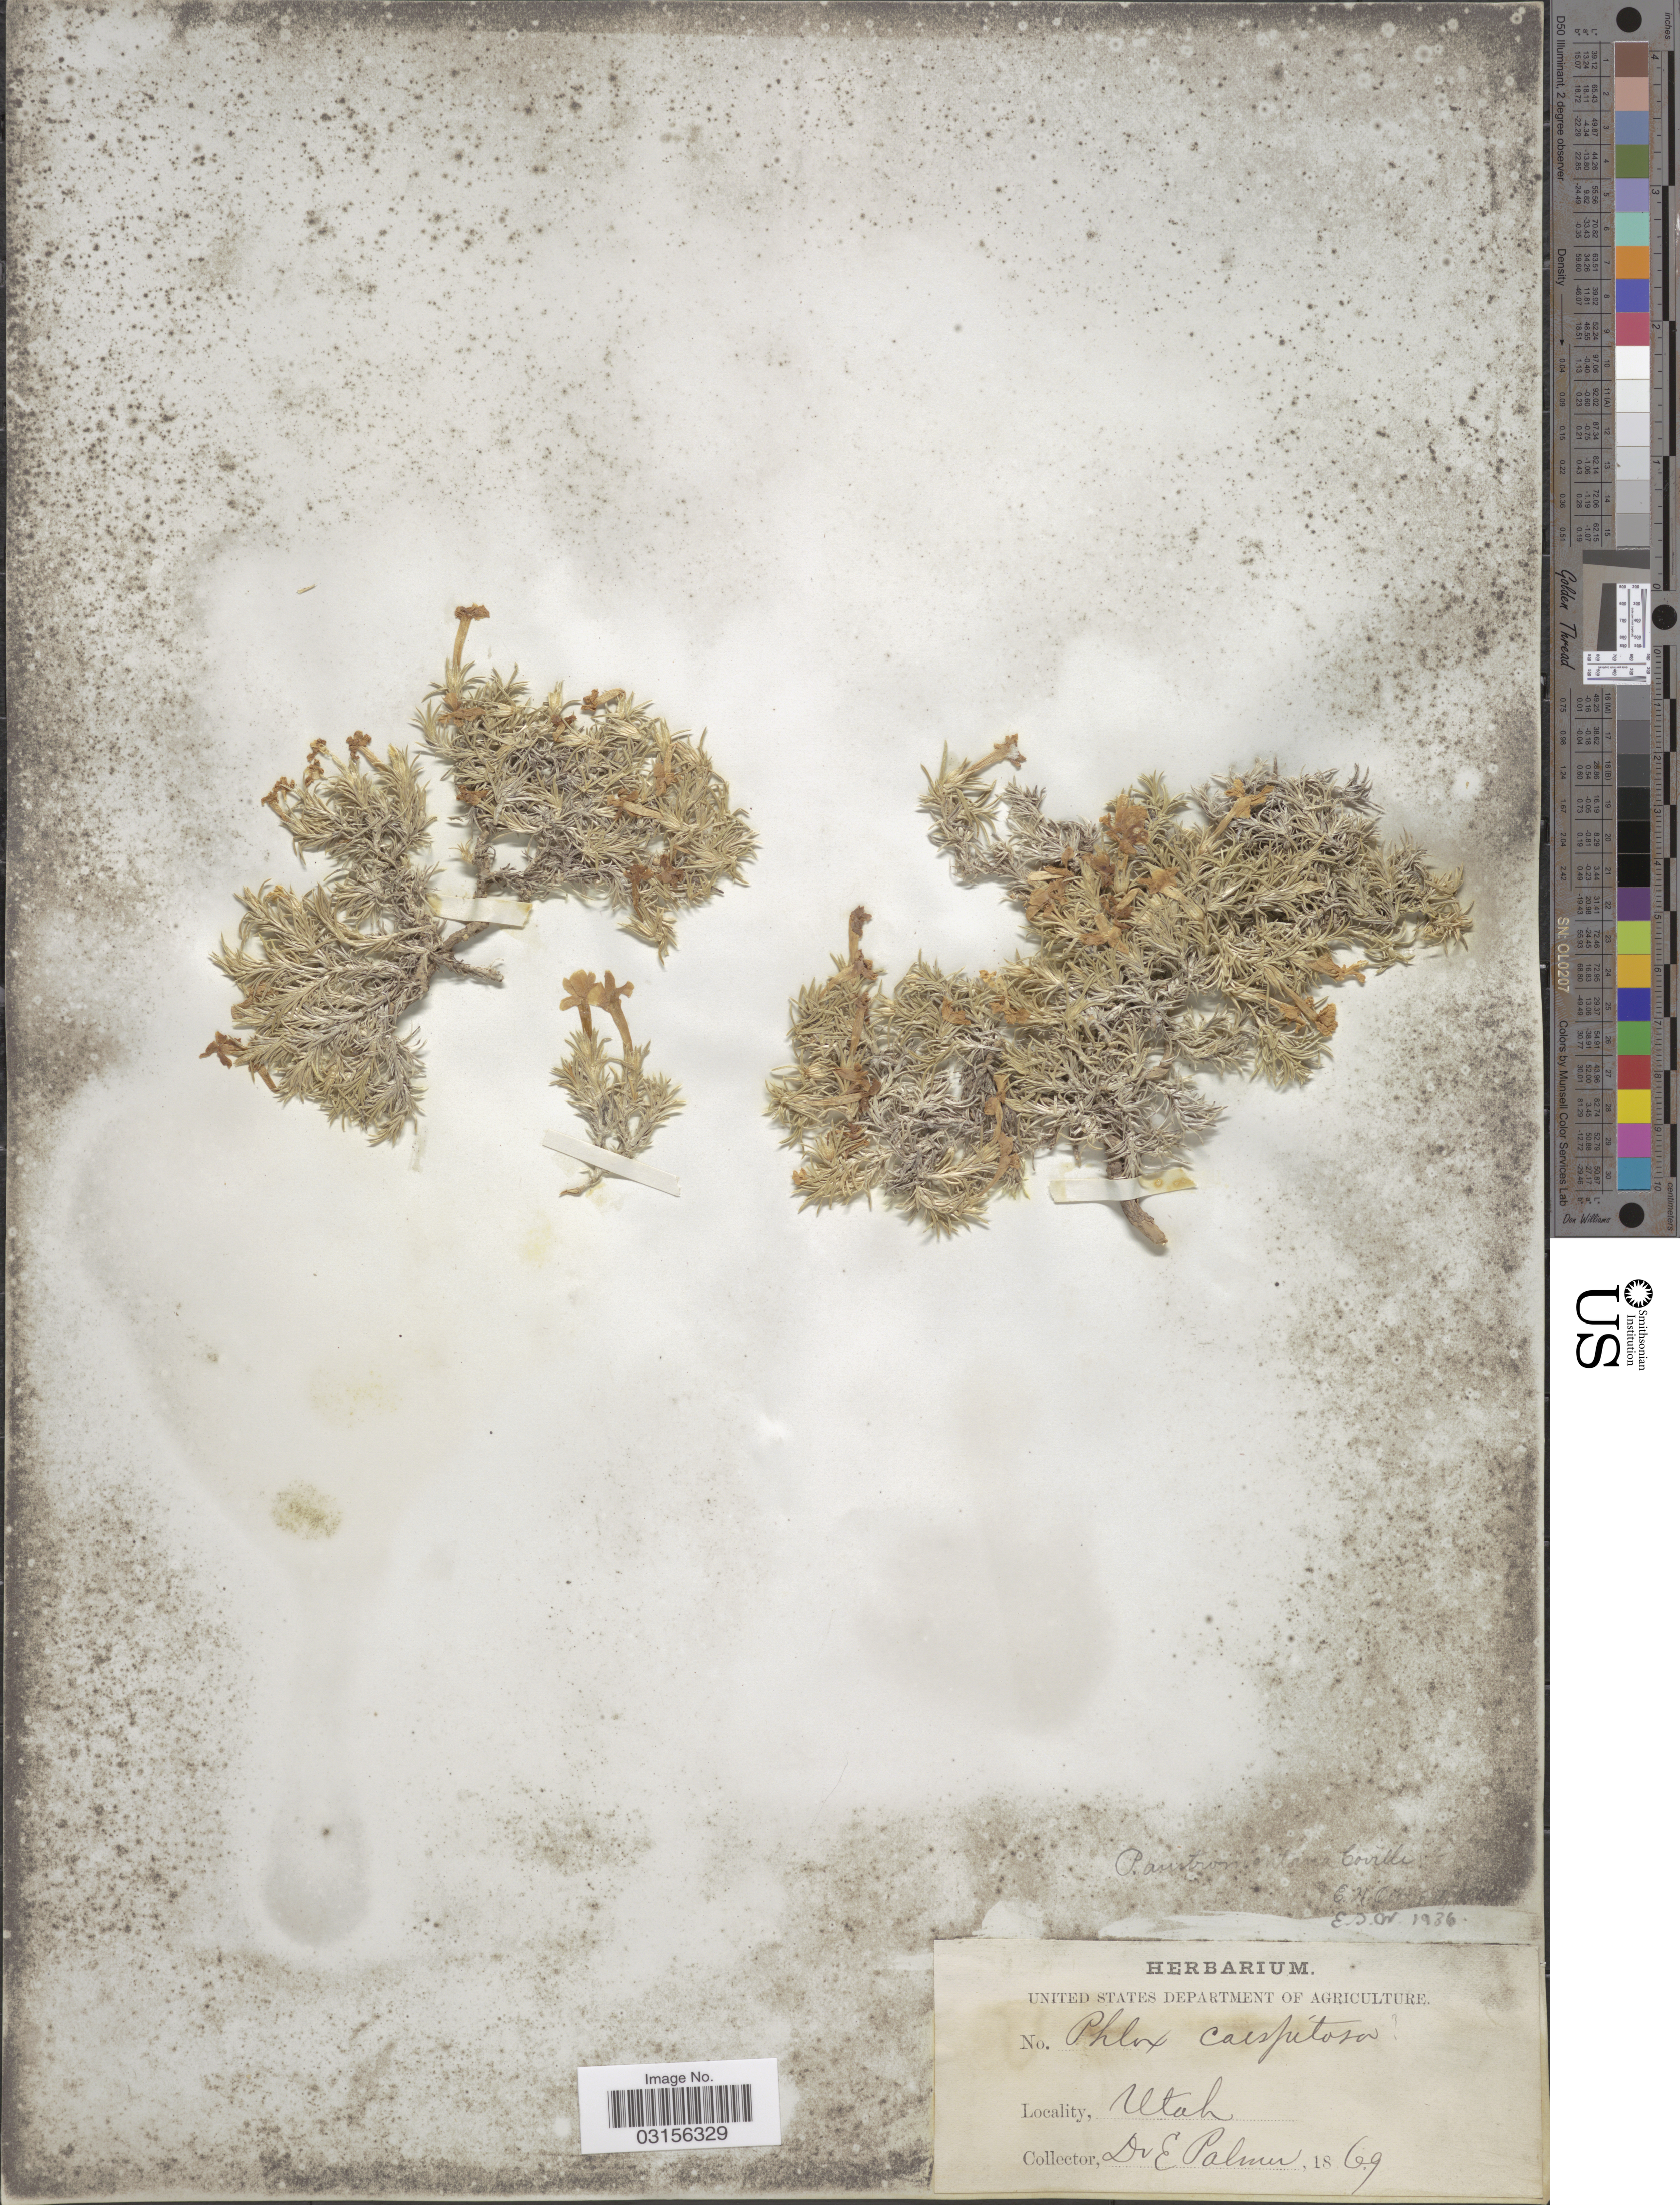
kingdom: Plantae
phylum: Tracheophyta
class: Magnoliopsida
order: Ericales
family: Polemoniaceae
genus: Phlox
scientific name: Phlox austromontana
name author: Coville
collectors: E. Palmer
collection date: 1869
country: United States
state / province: Utah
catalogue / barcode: US 103094